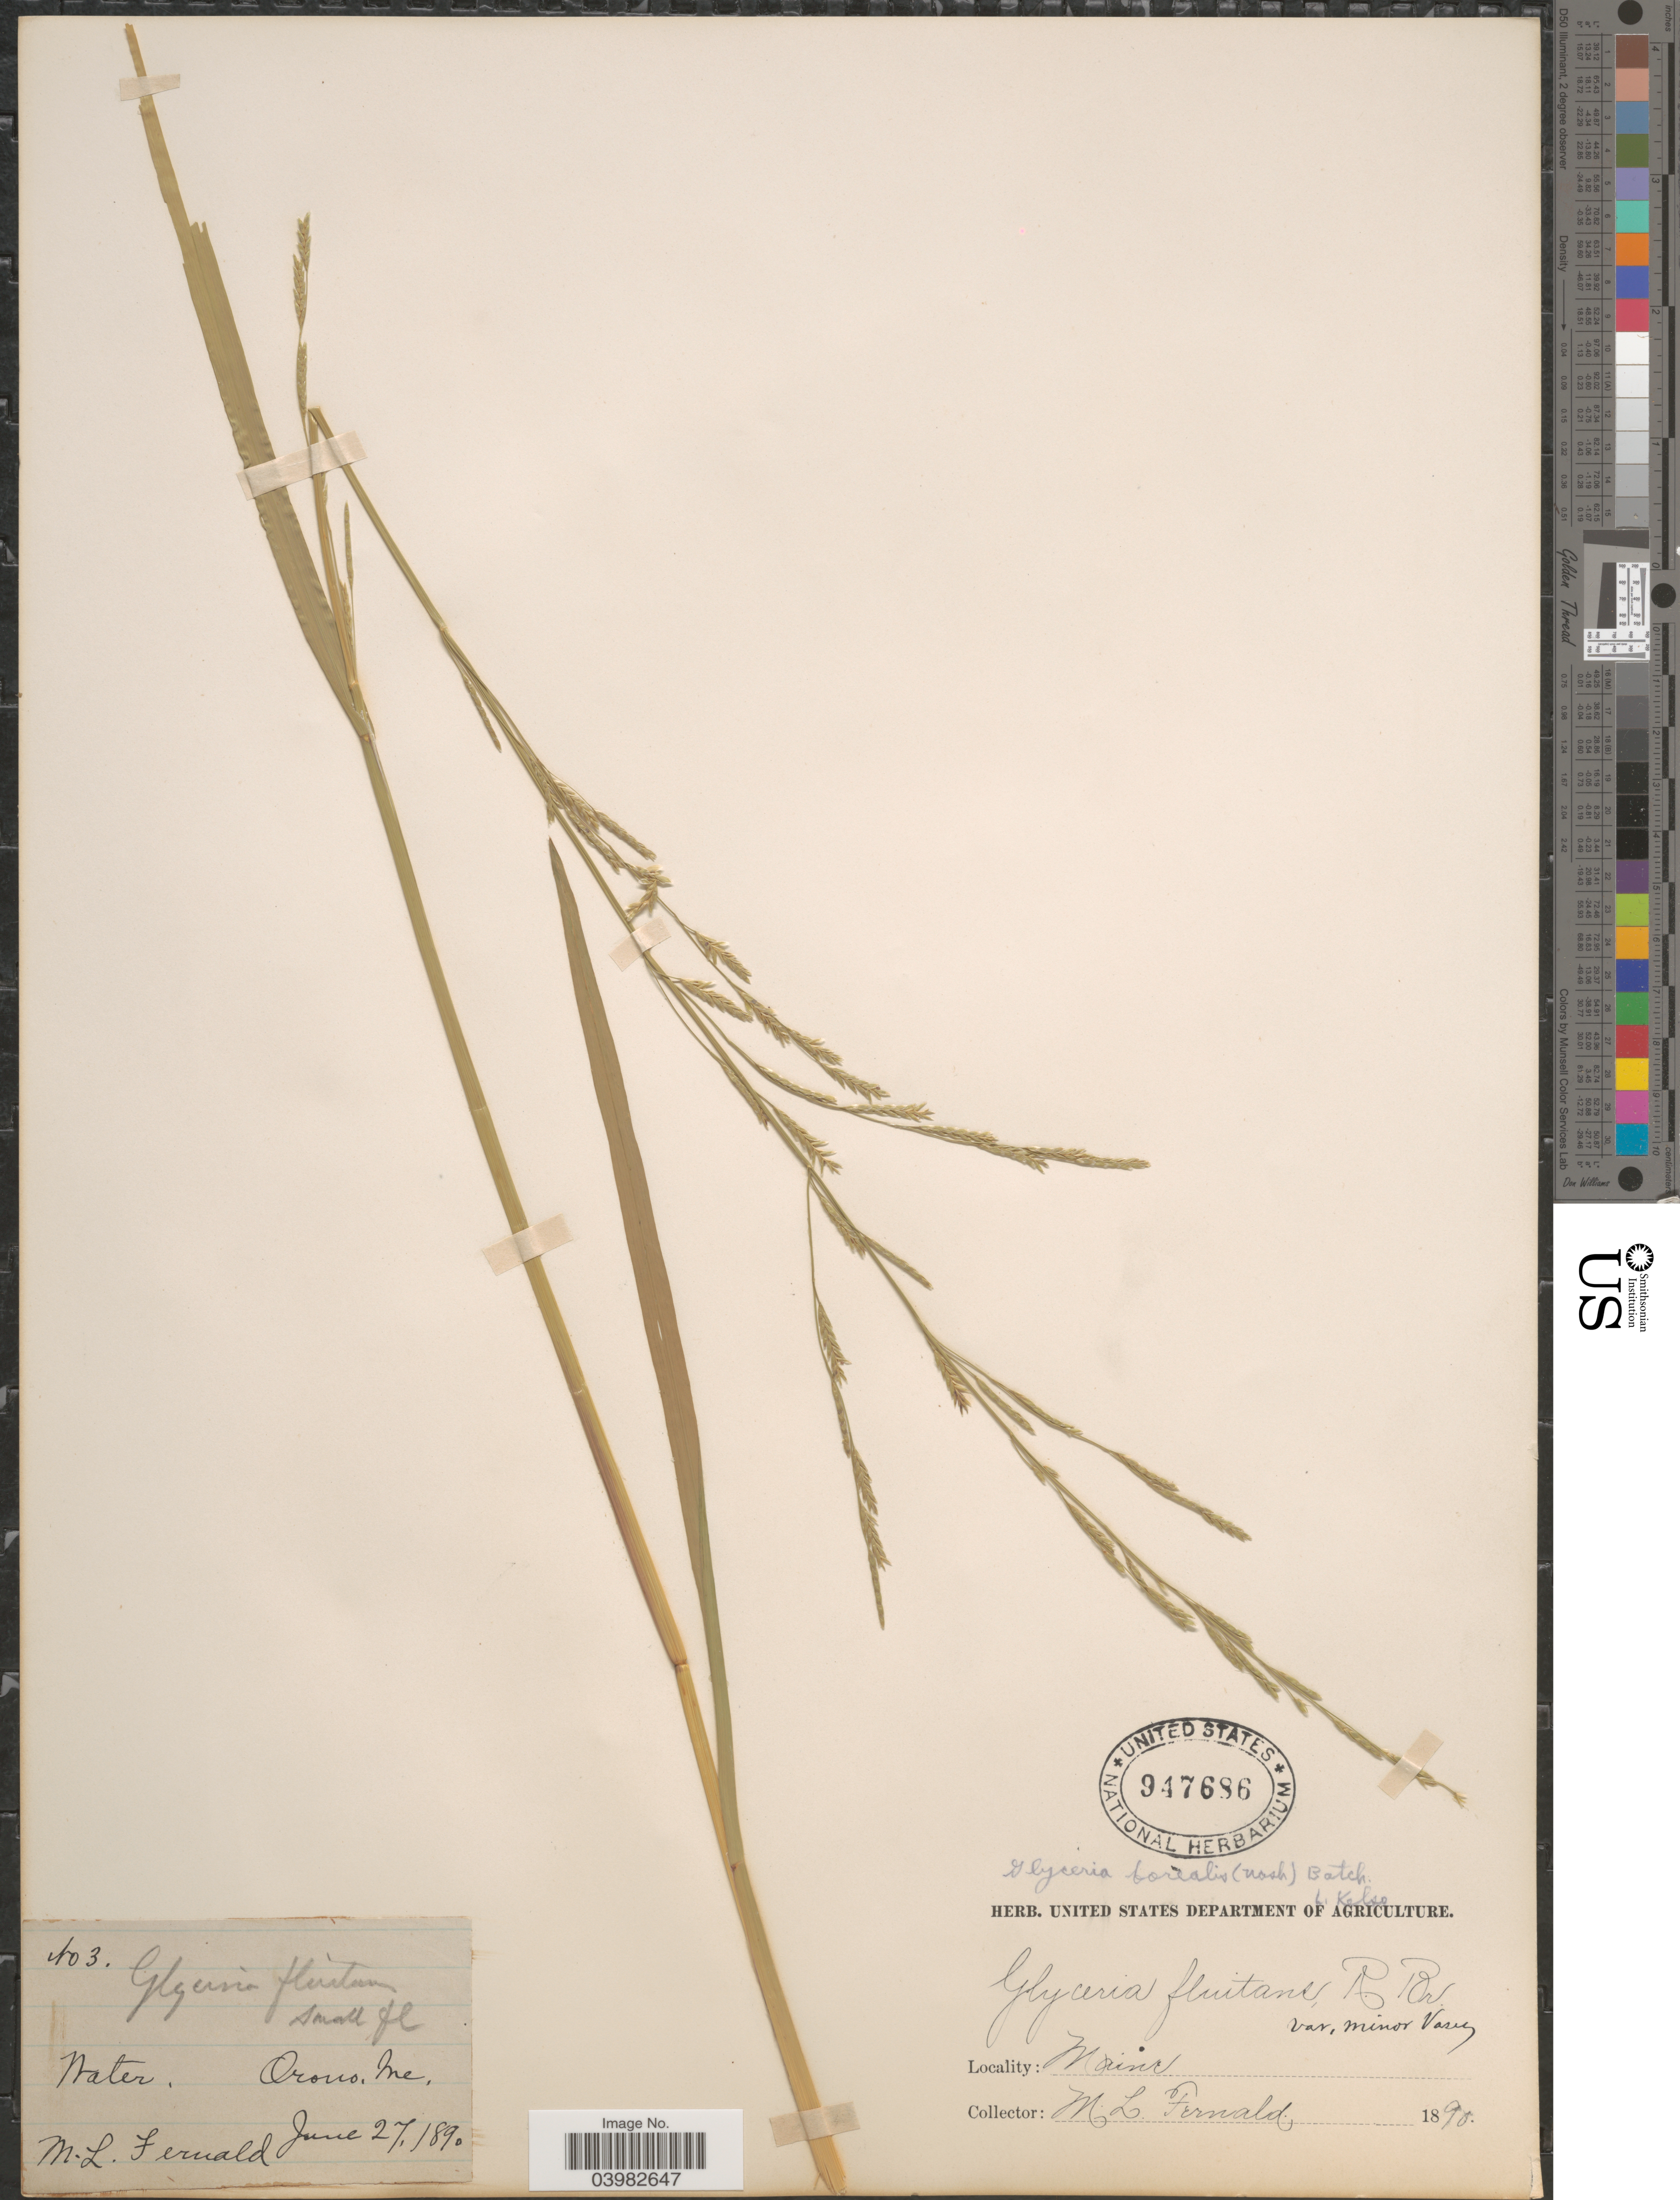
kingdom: Plantae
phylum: Tracheophyta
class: Liliopsida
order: Poales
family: Poaceae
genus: Glyceria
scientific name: Glyceria borealis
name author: (Nash) Batchelder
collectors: M. L. Fernald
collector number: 103*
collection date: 1890-06-27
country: United States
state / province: Maine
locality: Orono.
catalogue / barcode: US 947686